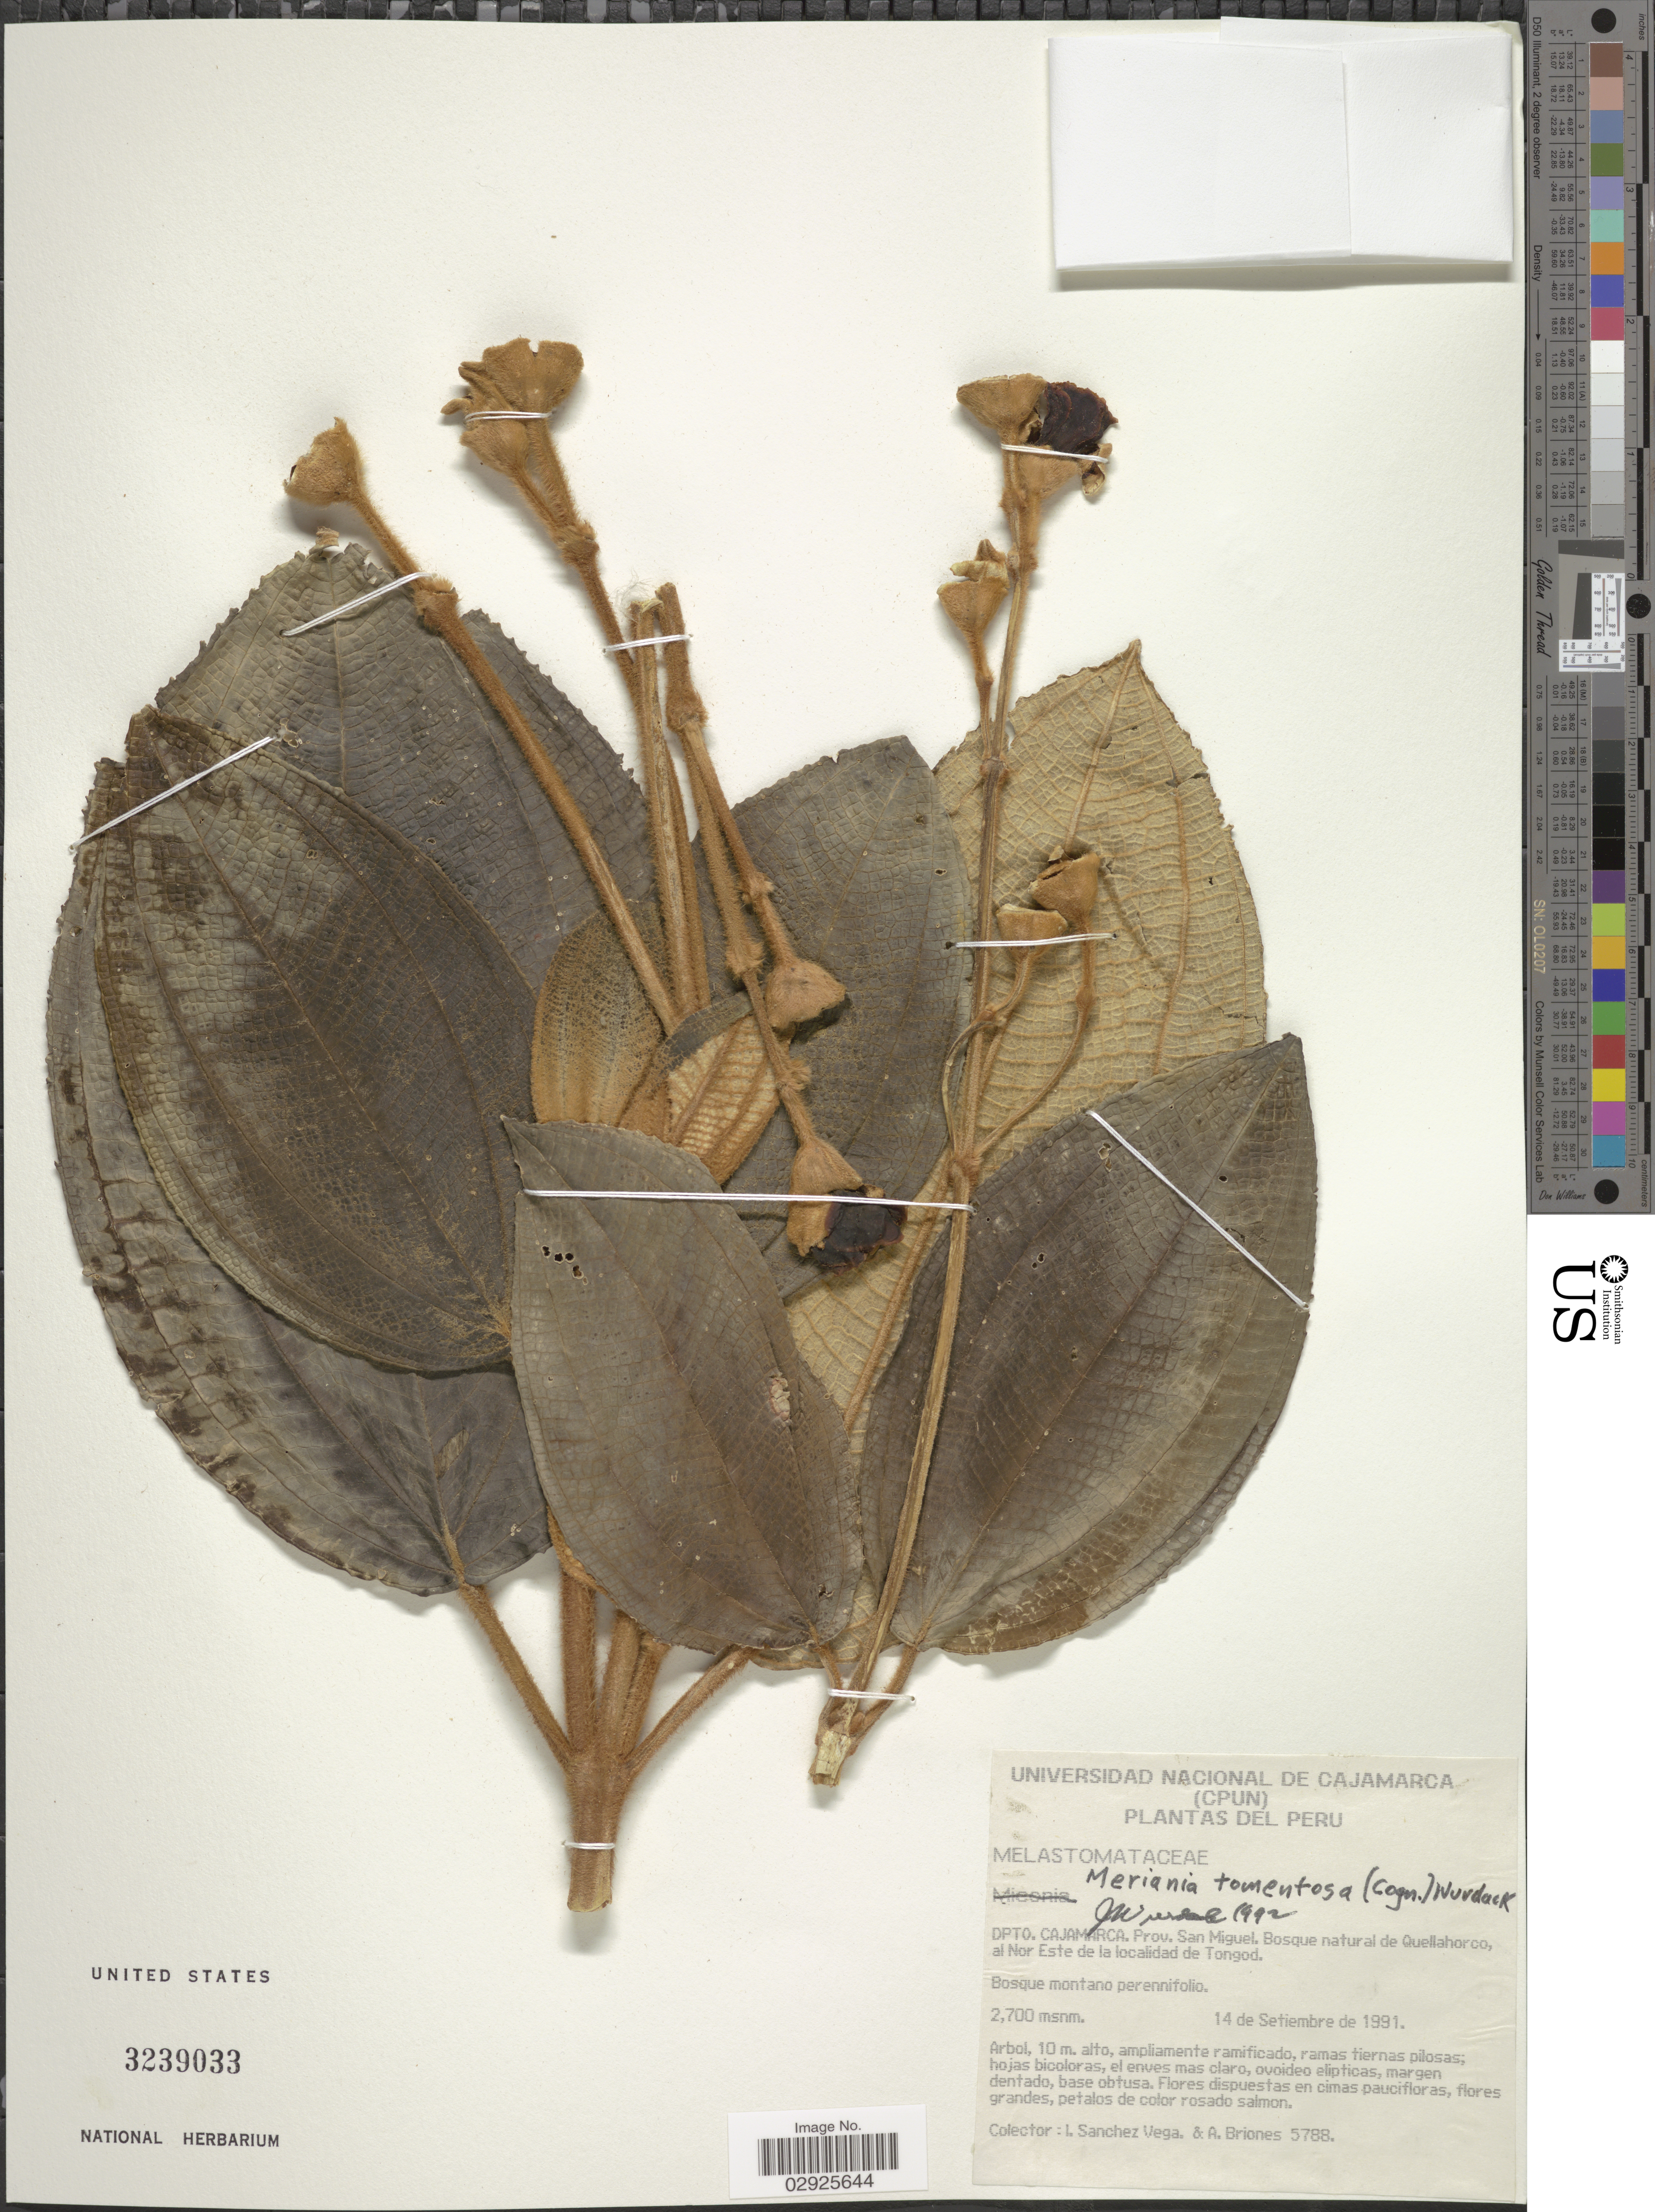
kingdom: Plantae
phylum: Tracheophyta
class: Magnoliopsida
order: Myrtales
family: Melastomataceae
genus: Meriania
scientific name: Meriania tomentosa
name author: (Cogn.) Wurdack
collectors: I. Sánchez Vega & A. Briones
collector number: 5788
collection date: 1991-09-14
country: Peru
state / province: Cajamarca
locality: Dpto. Cajamarca, Prov. San Miguel, Bosque natural de Quellahorco, al Norte Este de la localidad de Tongod.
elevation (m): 2700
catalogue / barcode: US 3239033